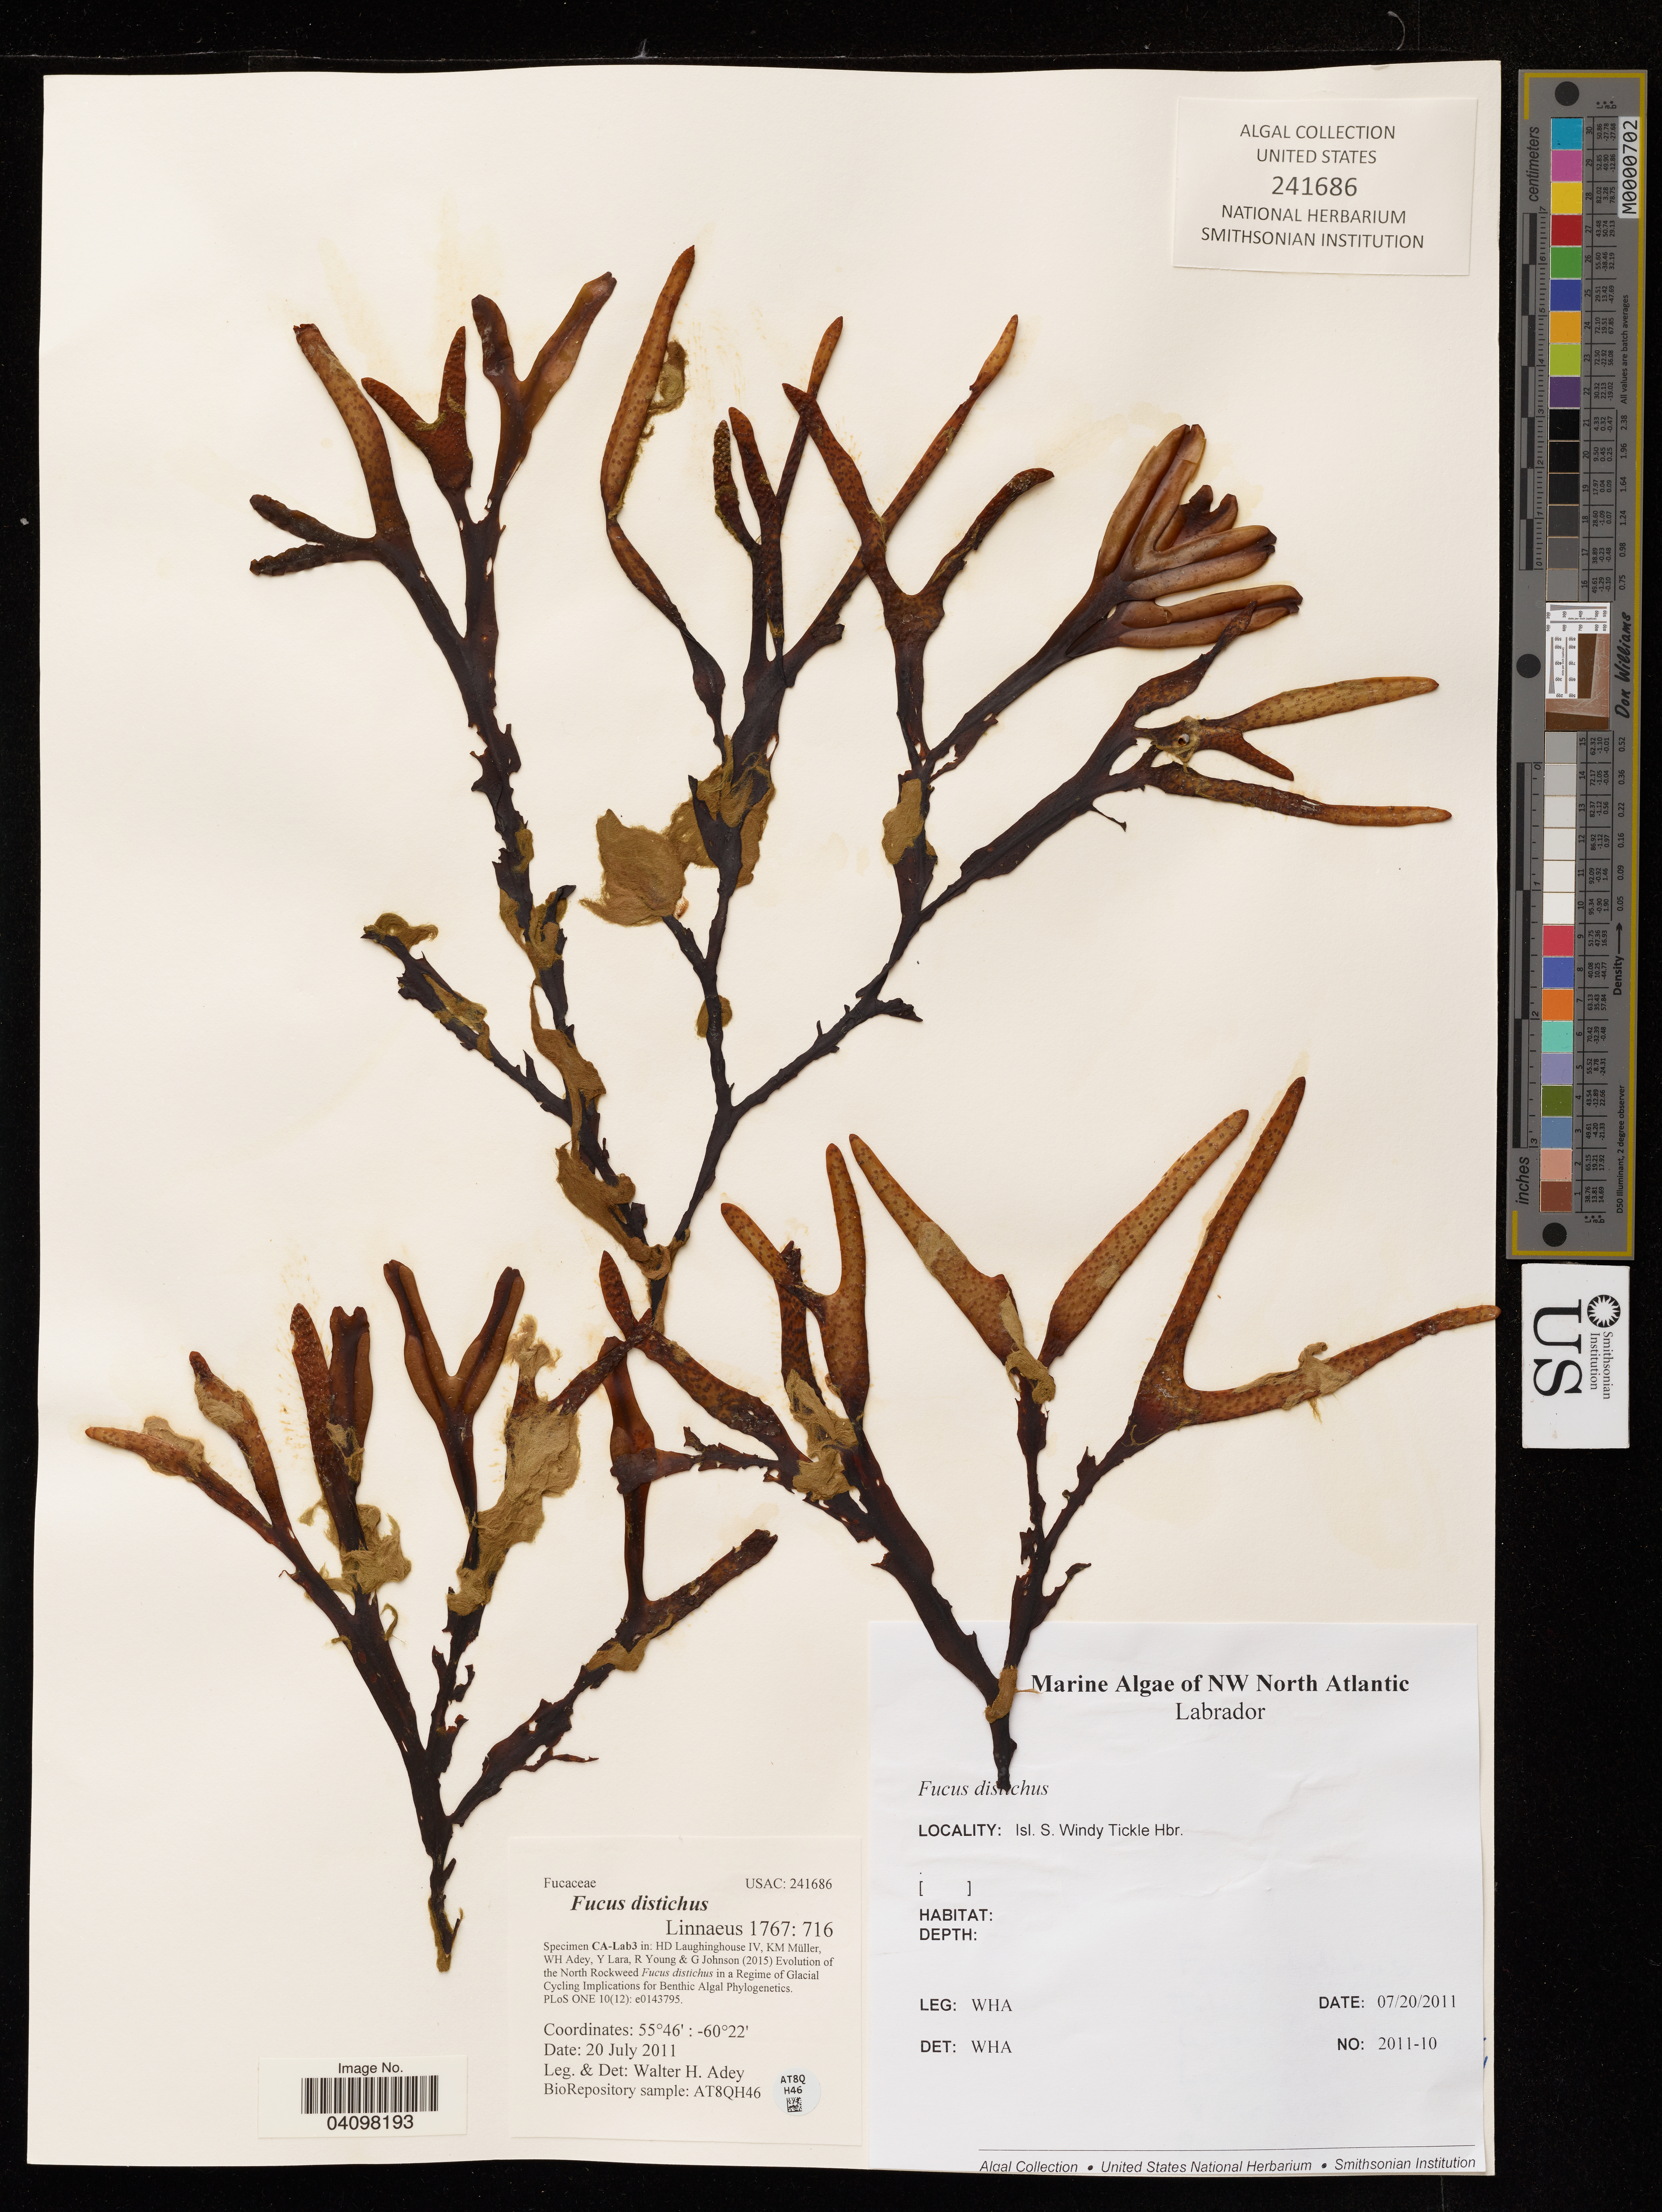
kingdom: Chromista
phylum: Ochrophyta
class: Phaeophyceae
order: Fucales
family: Fucaceae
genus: Fucus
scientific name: Fucus distichus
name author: L.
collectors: W. H. Adey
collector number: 241686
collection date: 2011-07-20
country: Canada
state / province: Newfoundland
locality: NW North Atlantic Labrador, Isl. S. Windy Tickle Hbr.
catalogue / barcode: US 241686